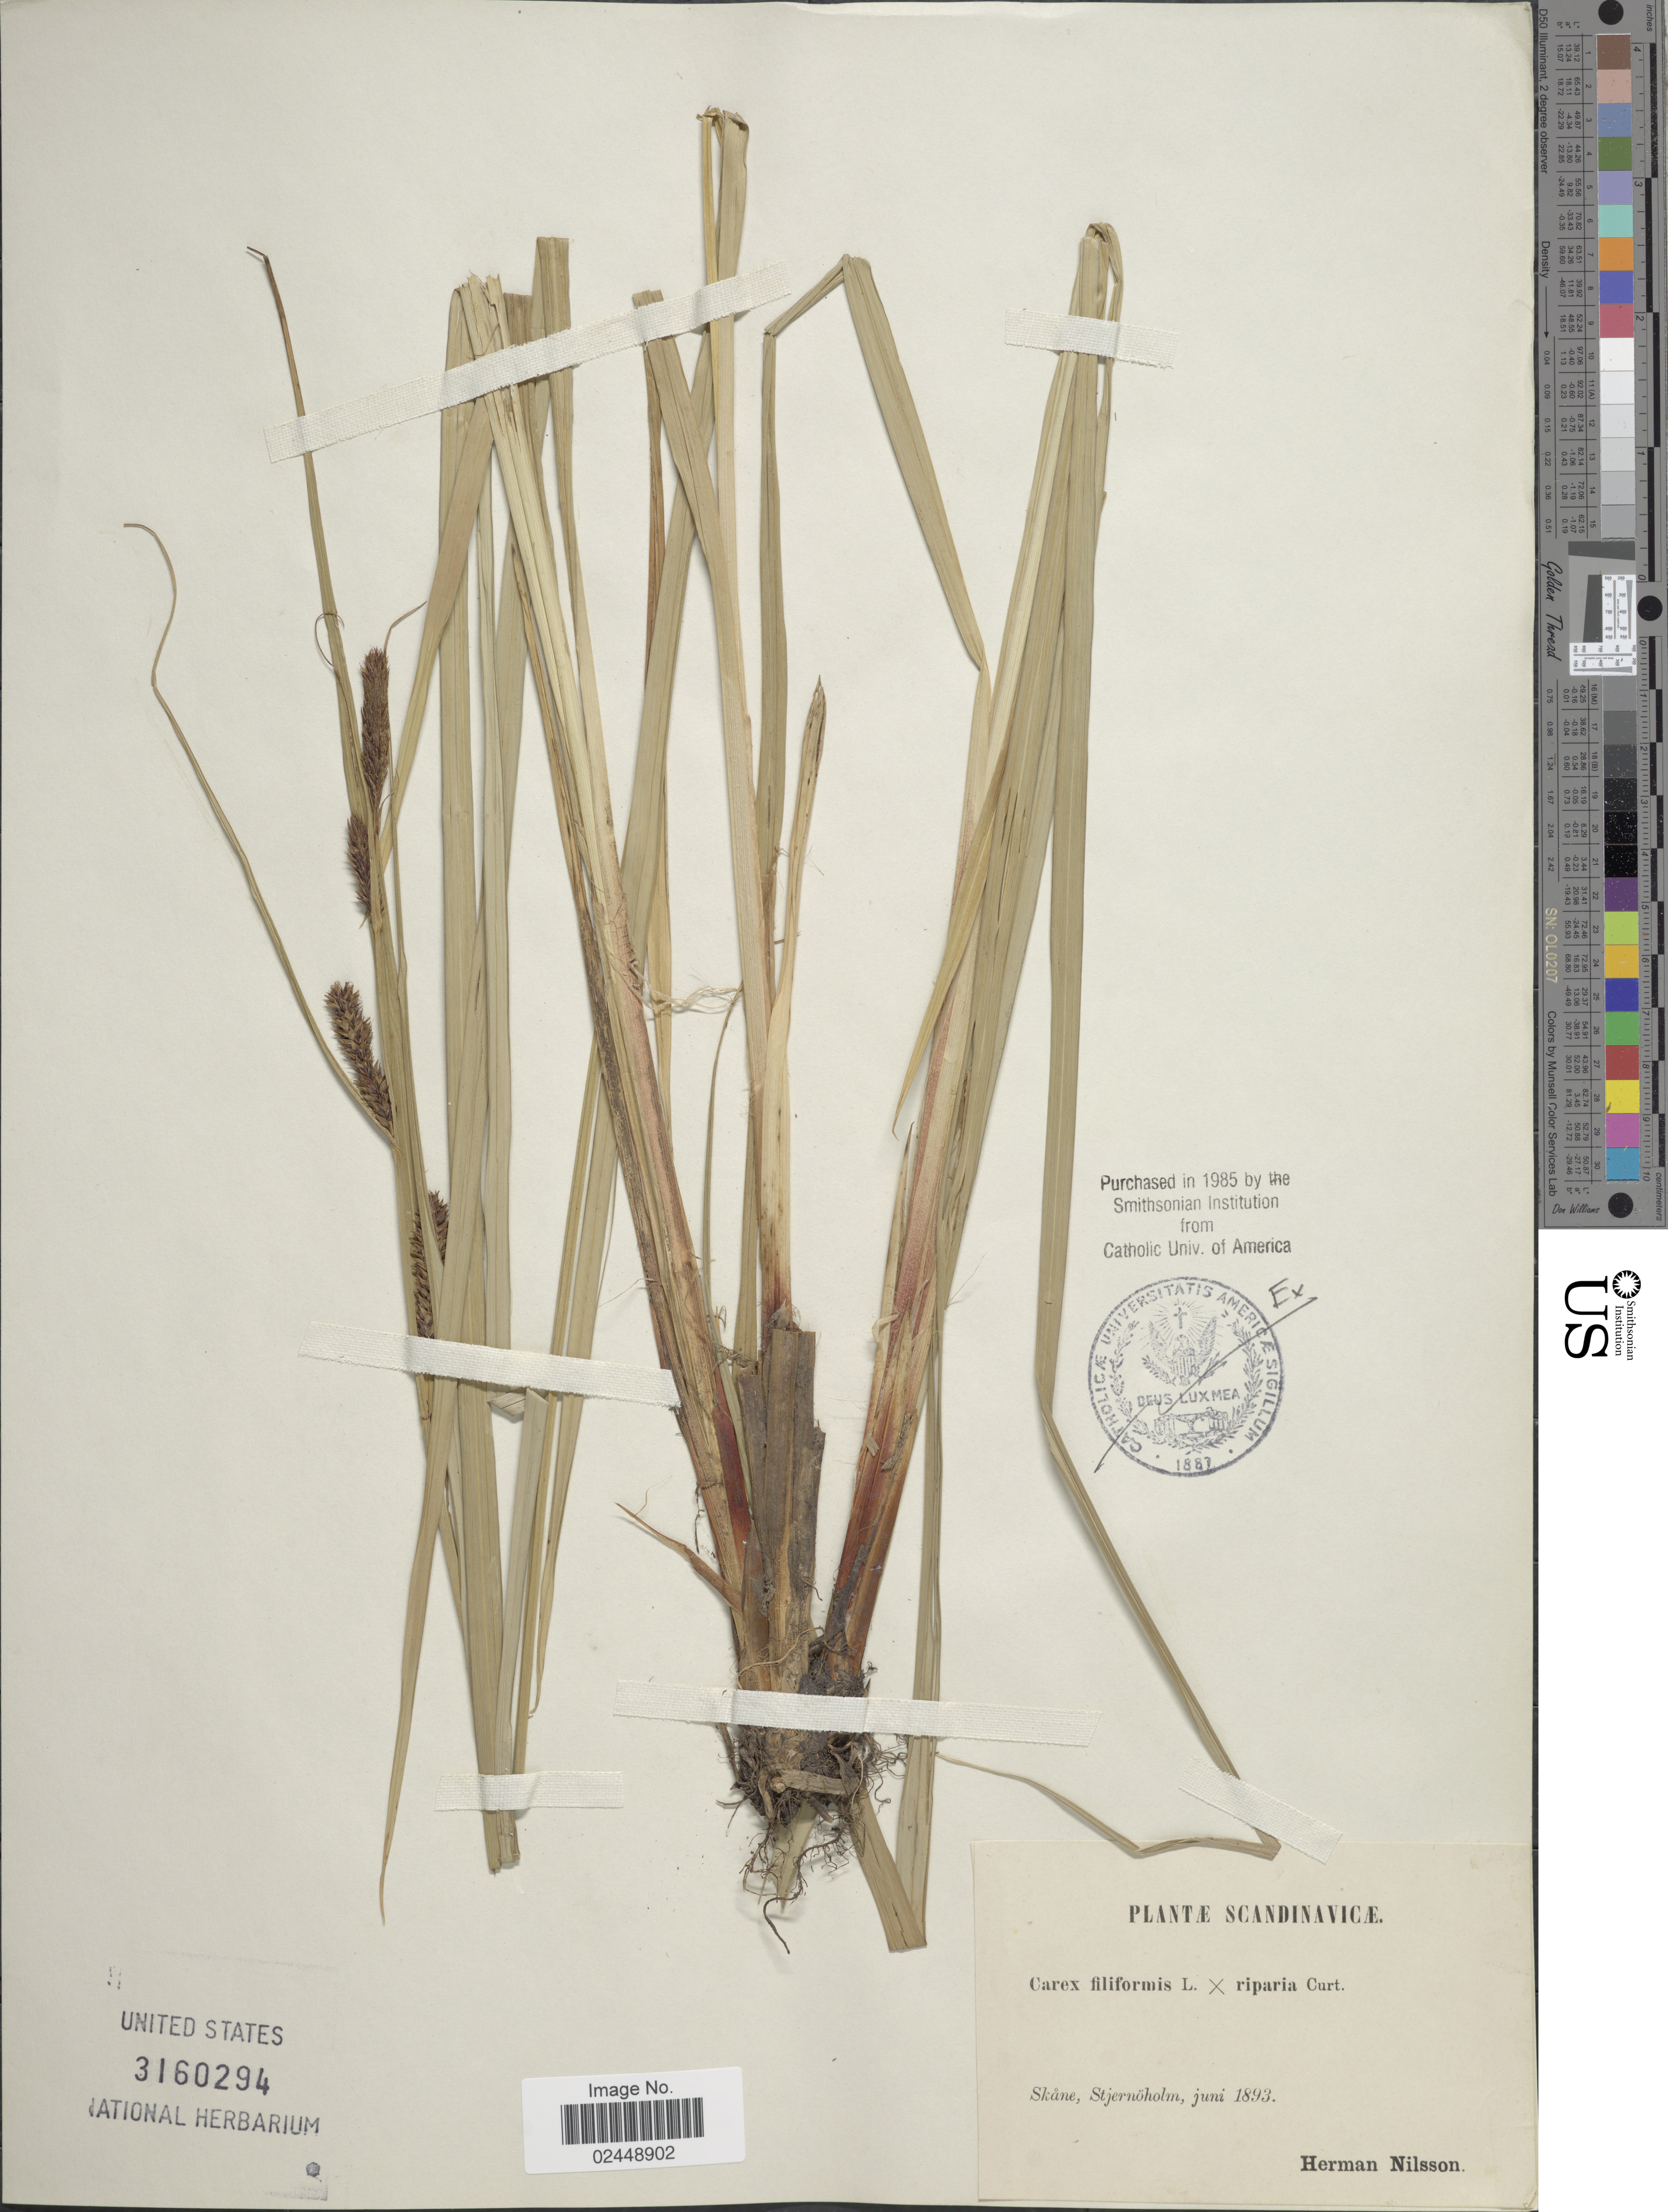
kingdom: Plantae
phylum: Tracheophyta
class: Liliopsida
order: Poales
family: Cyperaceae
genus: Carex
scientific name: Carex lasiocarpa var. lasiocarpa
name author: Ehrh.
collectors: H. Nilsson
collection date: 1893-06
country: Sweden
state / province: Skåne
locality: Stjernoholm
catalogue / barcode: US 3160294